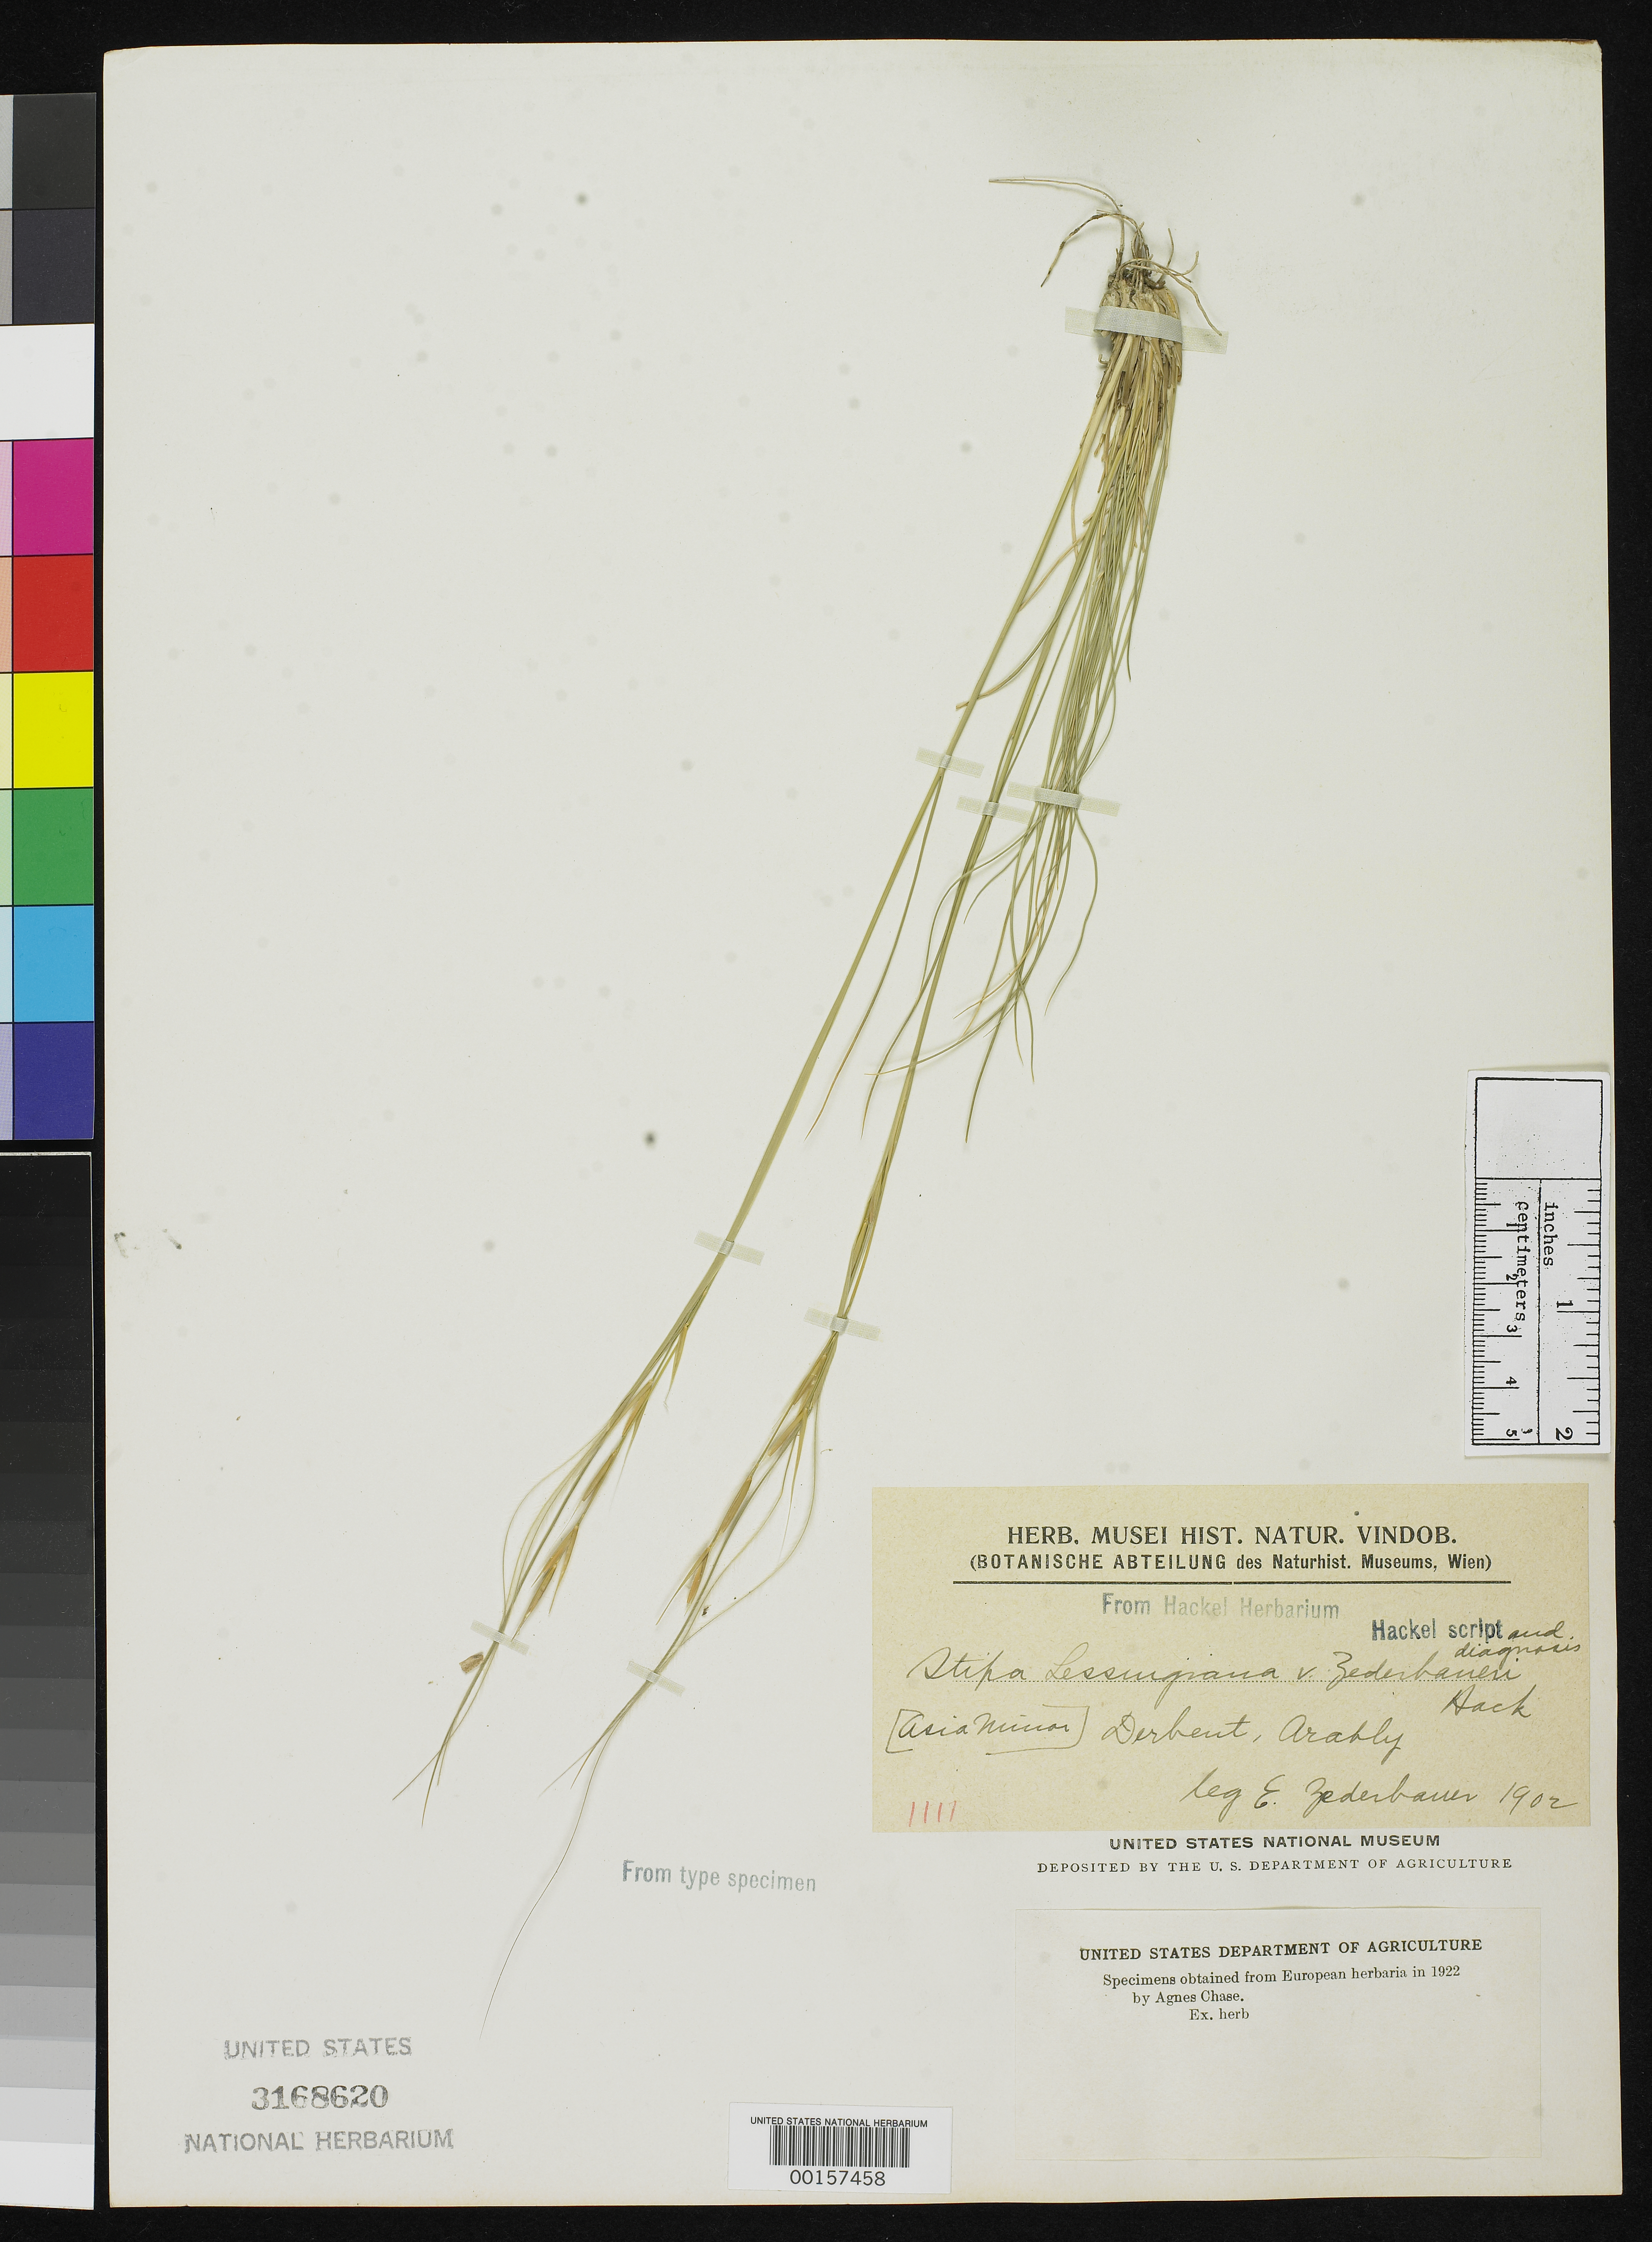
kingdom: Plantae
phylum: Tracheophyta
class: Liliopsida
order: Poales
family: Poaceae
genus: Stipa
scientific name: Stipa lessingiana var. zederbaueri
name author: Hack.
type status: Type Fragment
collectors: E. Zederbauer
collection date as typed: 1902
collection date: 1902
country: Russian Federation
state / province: Dagestan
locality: Derbent, Arably, zwischen Eregli-Kaisarie.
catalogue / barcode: US 3169620